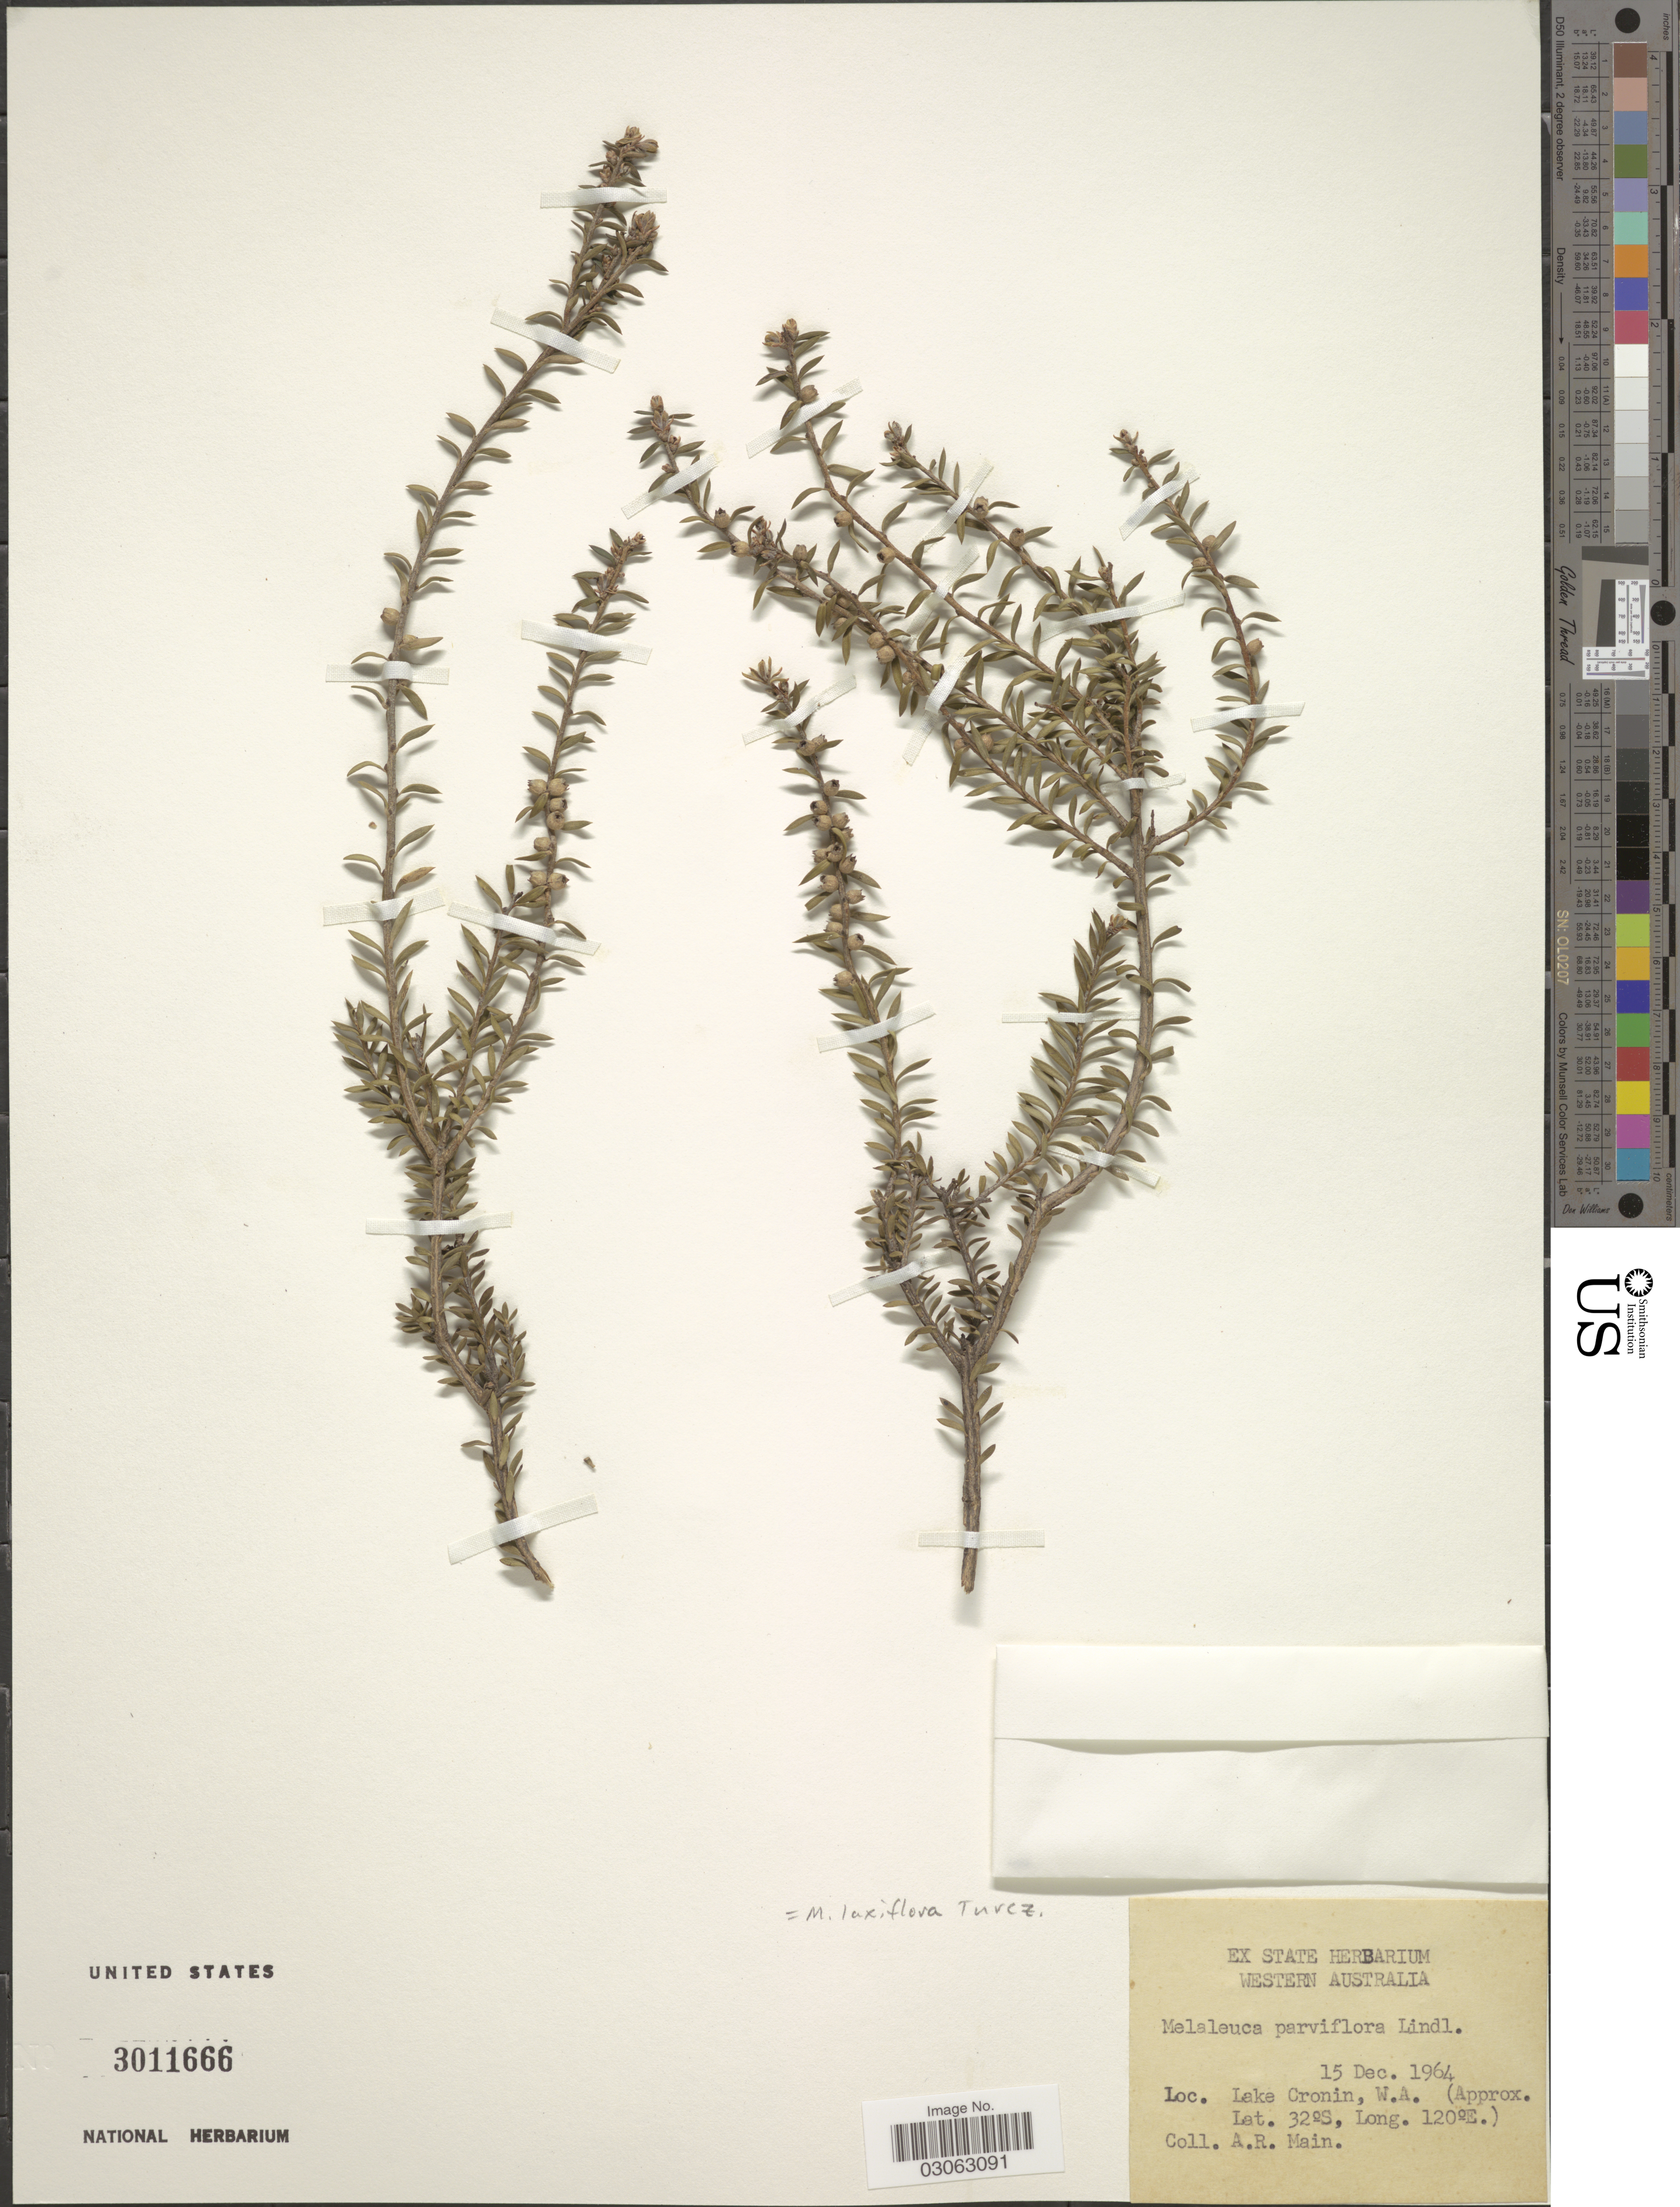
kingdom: Plantae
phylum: Tracheophyta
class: Magnoliopsida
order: Myrtales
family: Myrtaceae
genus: Melaleuca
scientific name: Melaleuca laxiflora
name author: Turcz.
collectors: A. Main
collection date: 1964-12-15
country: Australia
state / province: Western Australia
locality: Lake Cronin, W. A.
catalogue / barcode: US 3011666